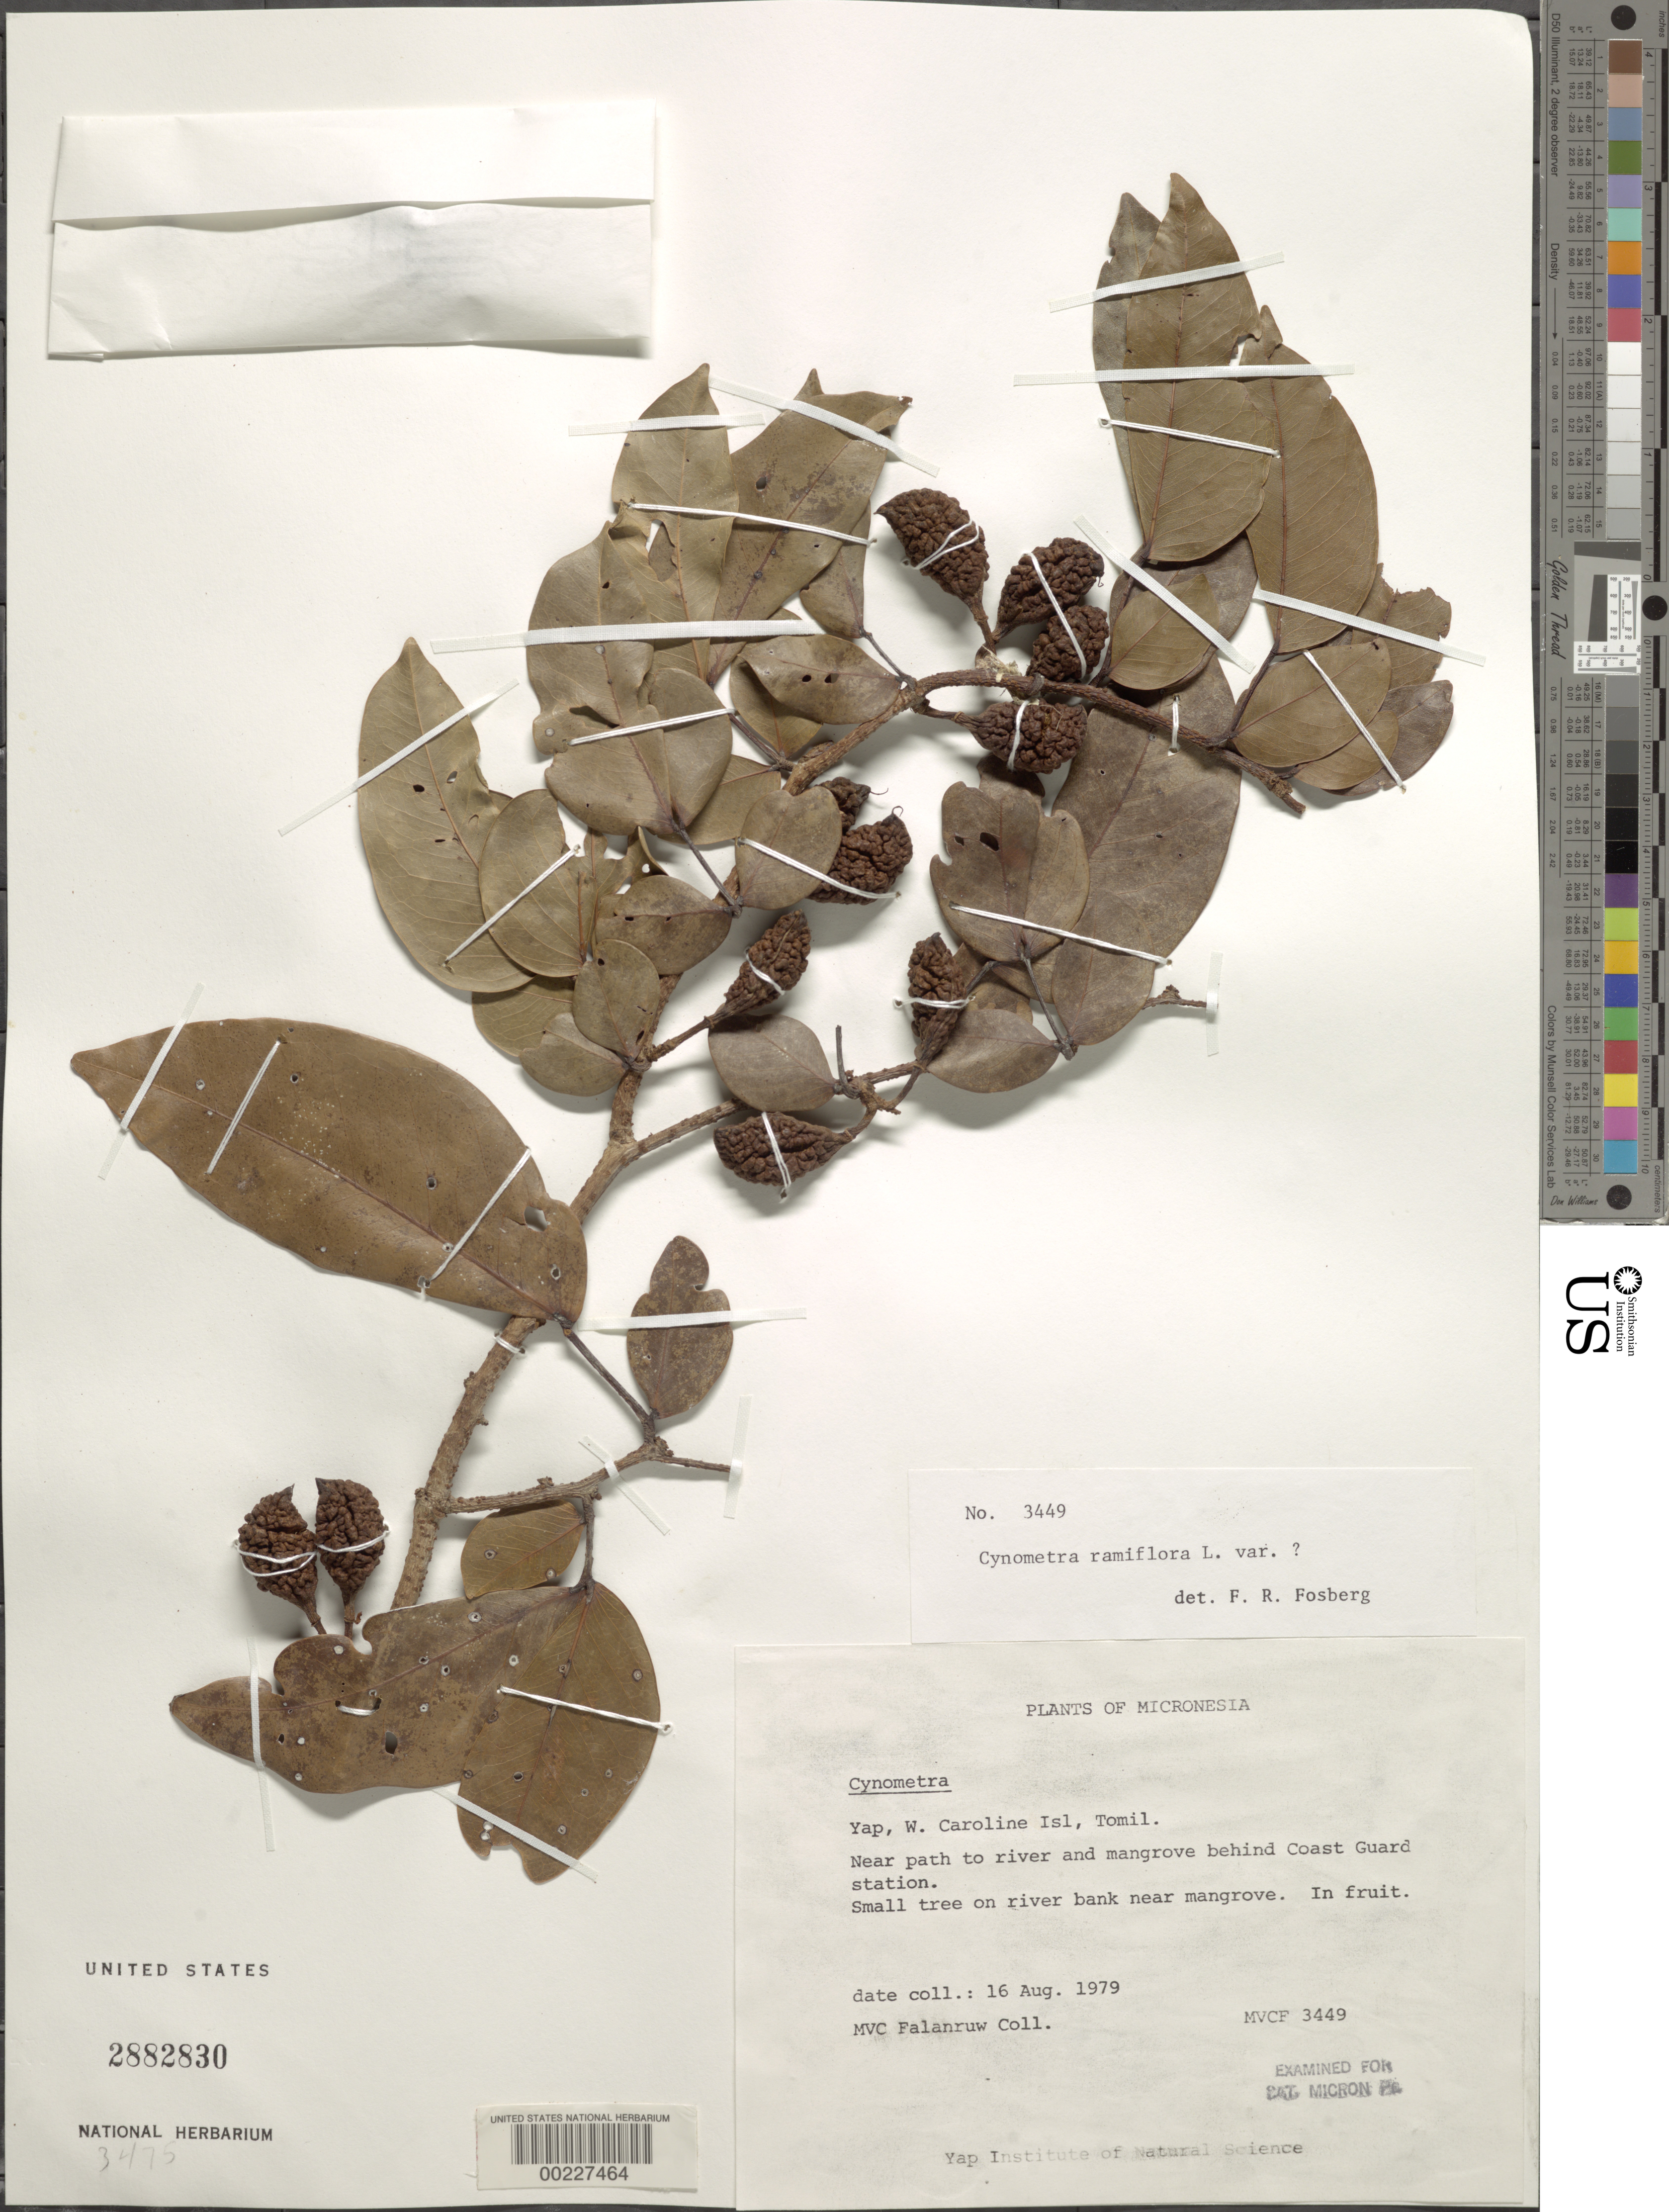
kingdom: Plantae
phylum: Tracheophyta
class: Magnoliopsida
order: Fabales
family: Fabaceae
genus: Cynometra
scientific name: Cynometra ramiflora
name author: L.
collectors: M. V. Falanruw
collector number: Mvcf 3449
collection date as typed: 16 Aug 1979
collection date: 1979-08-16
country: Micronesia, Federated States of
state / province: Yap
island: Gagil-Tamil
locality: Tomil, near path to river and mangrove behind coast guard station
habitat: On river bank near mangrove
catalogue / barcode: US 2882830